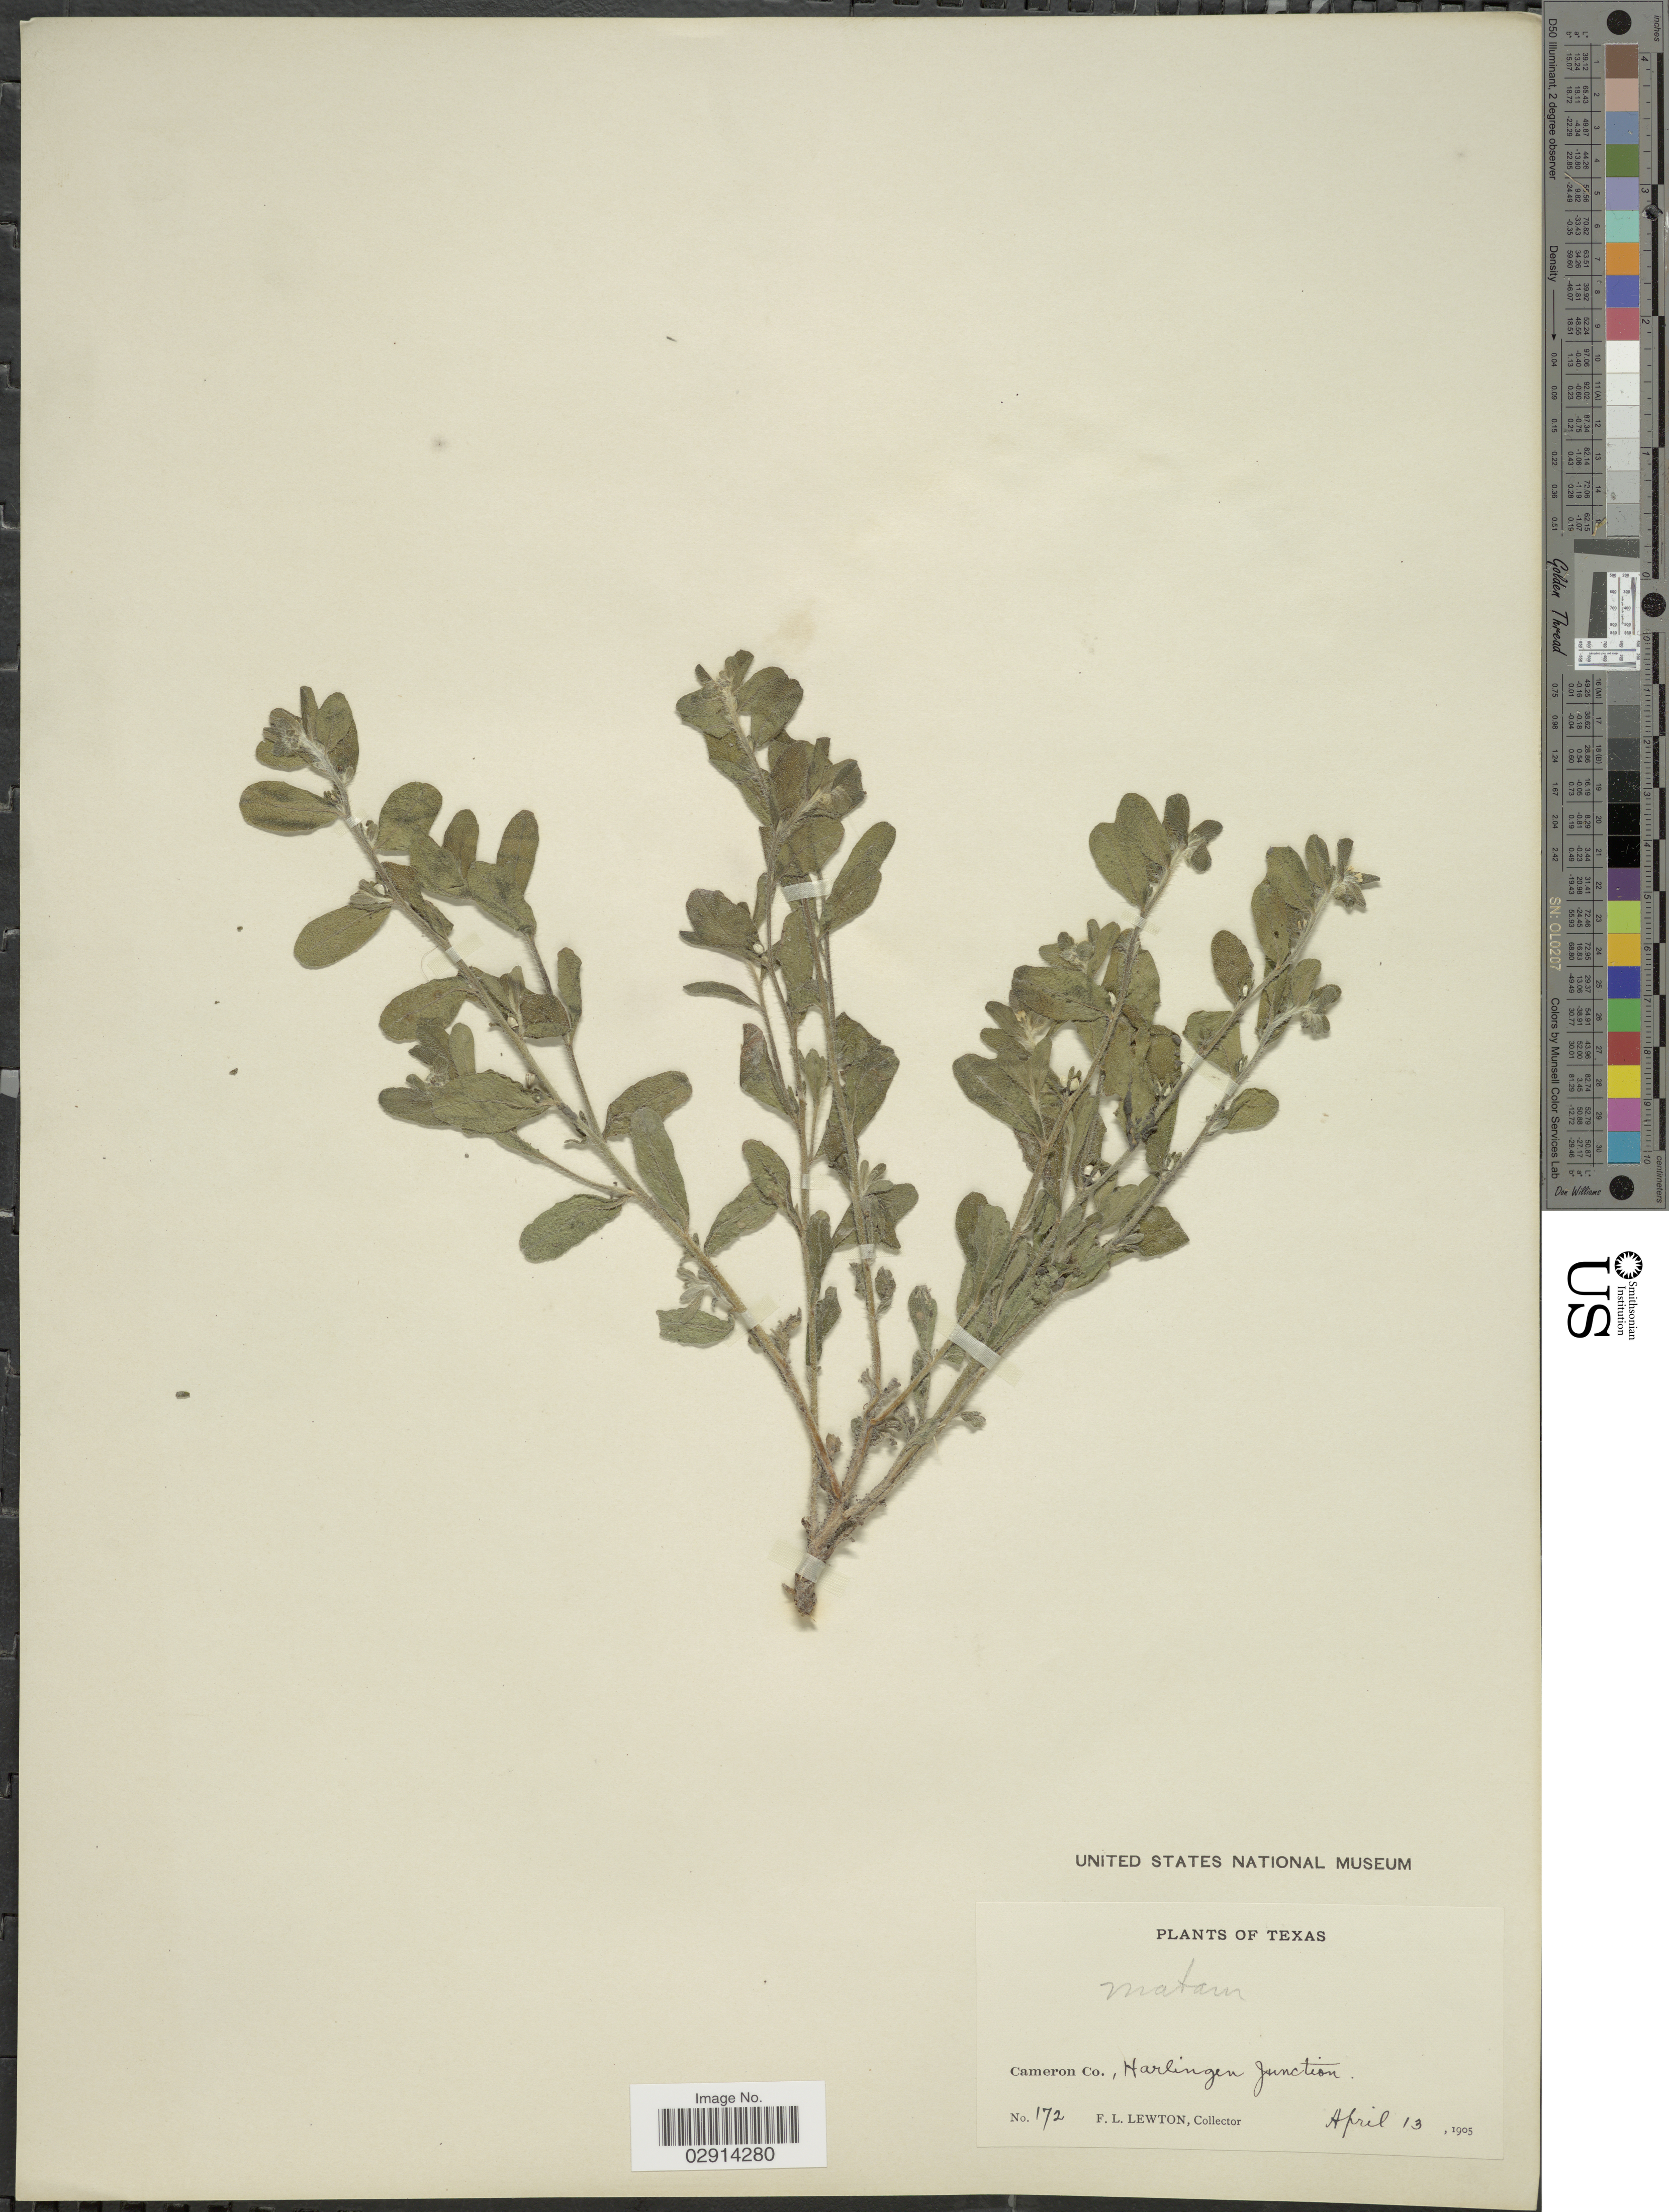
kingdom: Plantae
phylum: Tracheophyta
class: Magnoliopsida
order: Boraginales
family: Boraginaceae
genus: Lithospermum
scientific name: Lithospermum matamorense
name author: A. DC. in DC.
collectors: F. L. Lewton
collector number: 172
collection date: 1905-04-13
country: United States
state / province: Texas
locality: Cameron Co., Harlingen Junction.